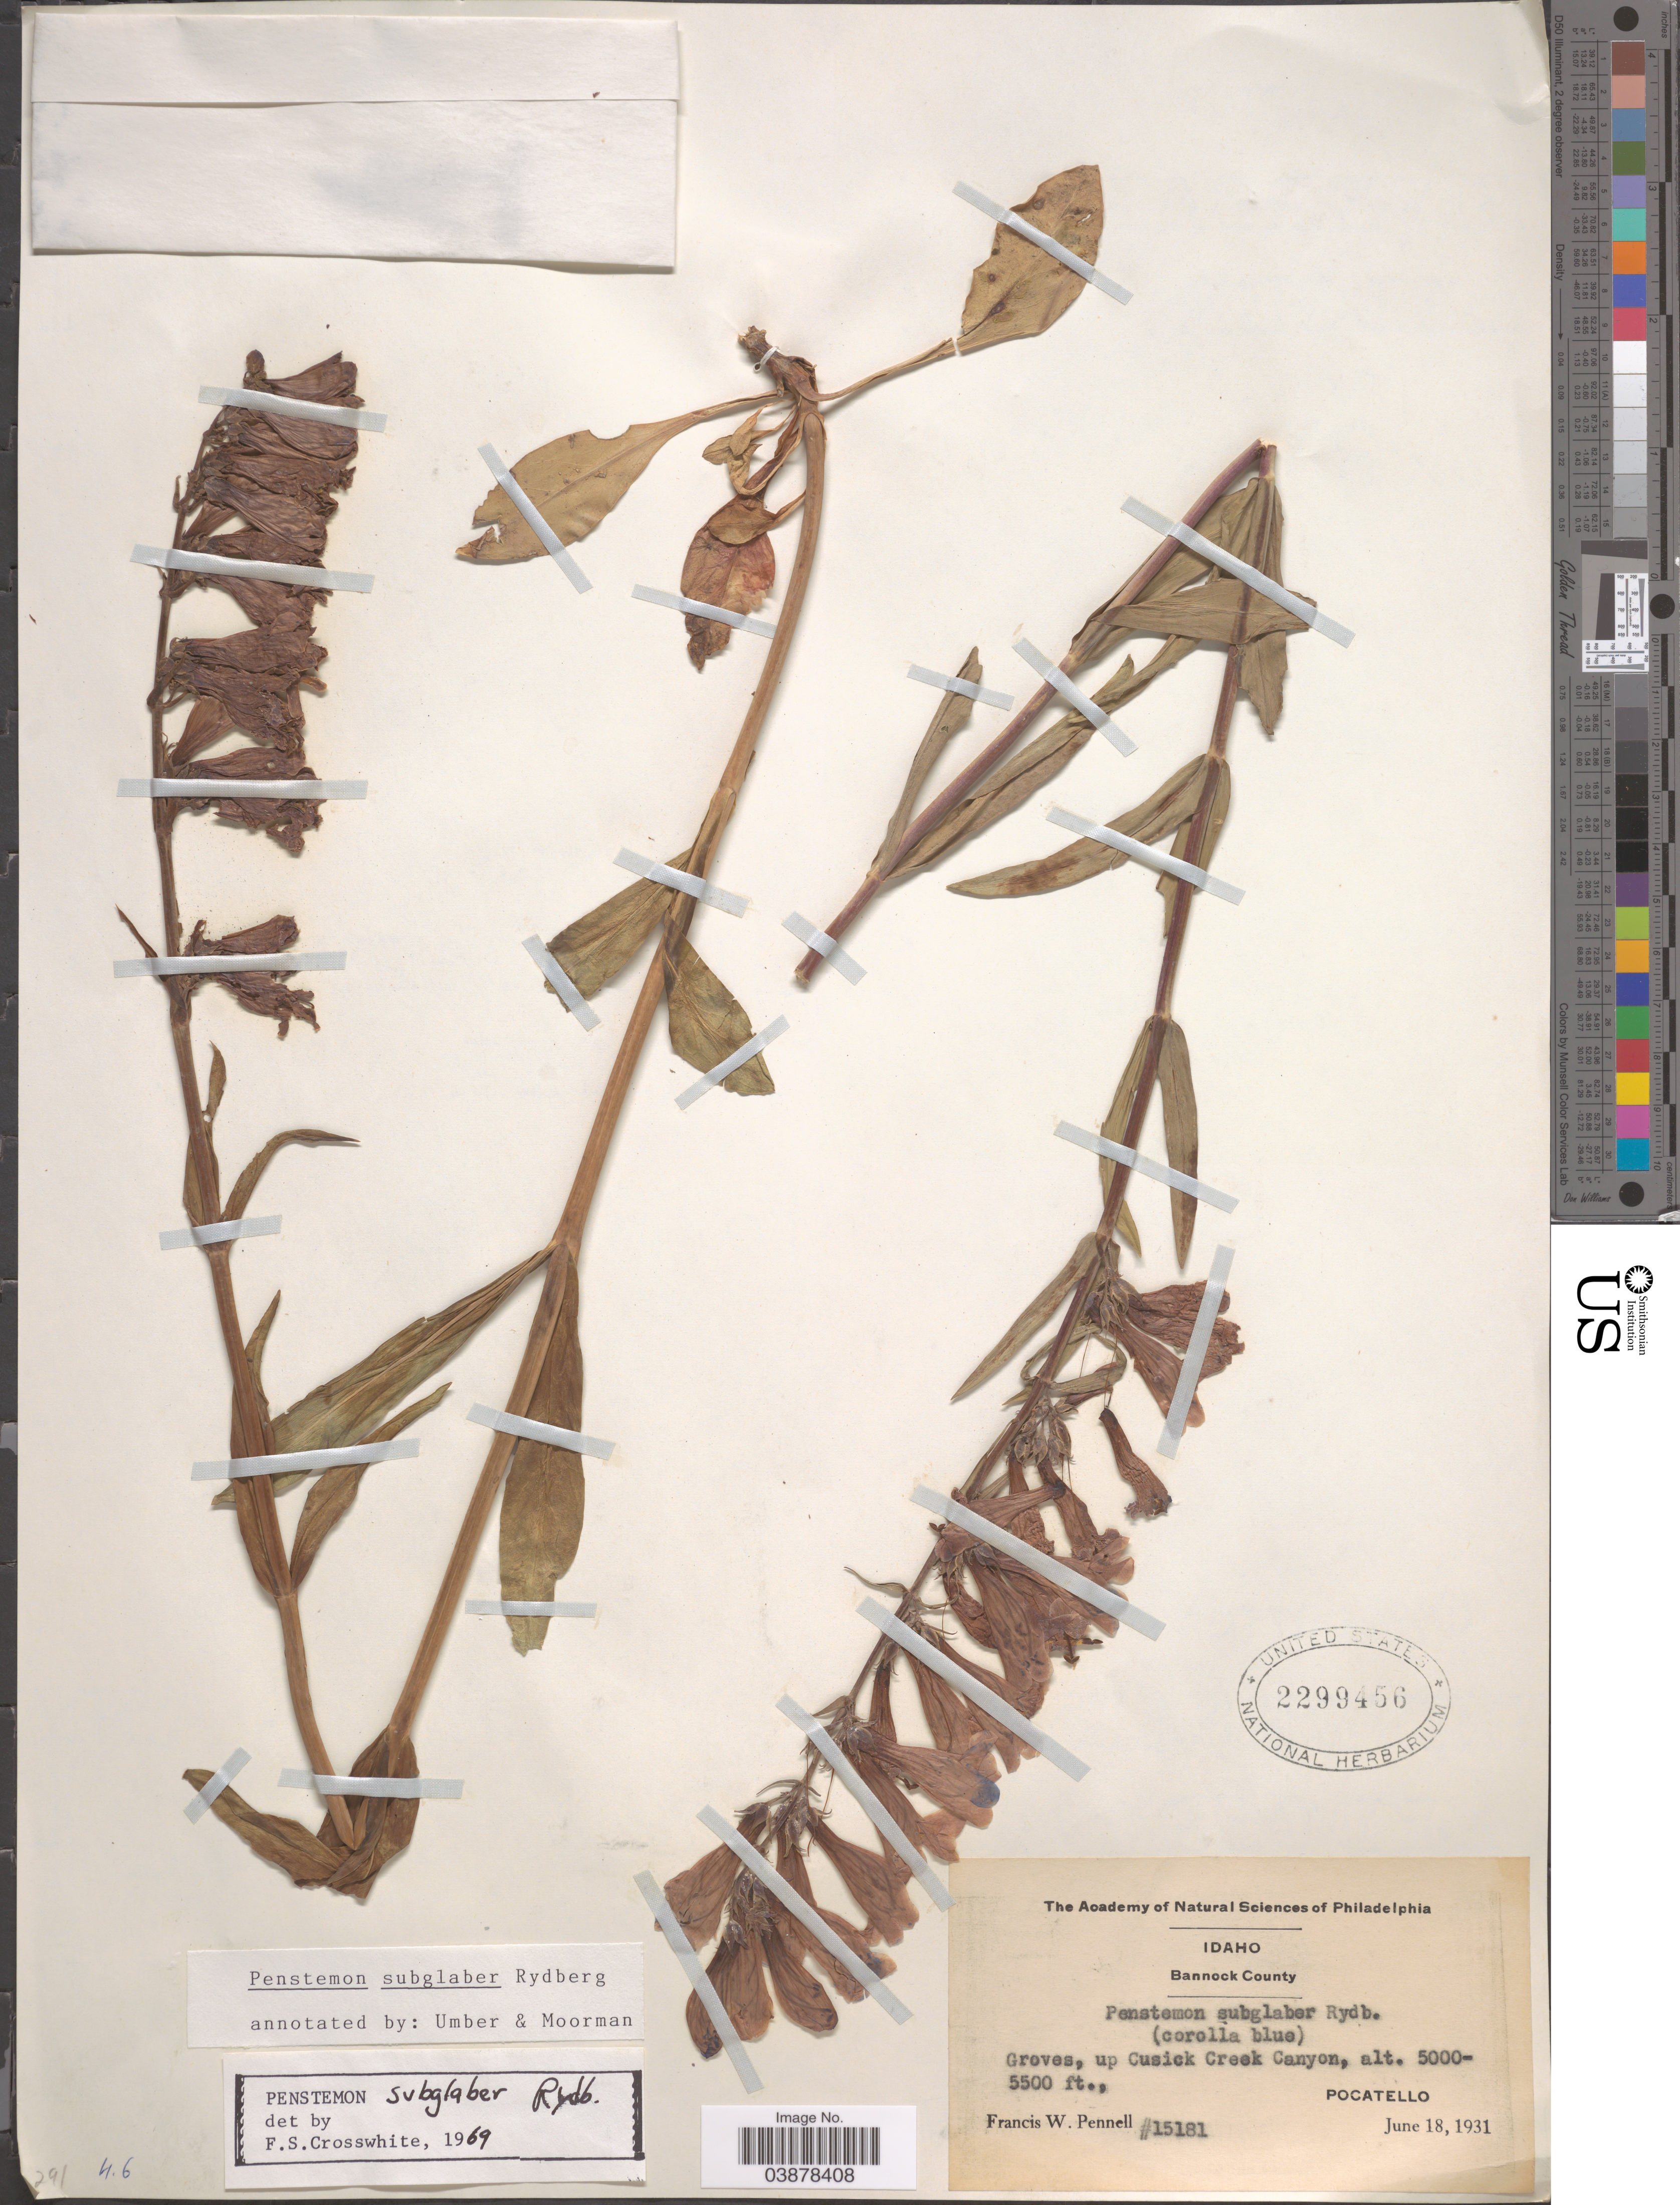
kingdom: Plantae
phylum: Tracheophyta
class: Magnoliopsida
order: Lamiales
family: Plantaginaceae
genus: Penstemon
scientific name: Penstemon subglaber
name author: Rydb.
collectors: F. W. Pennell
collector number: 15181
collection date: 1931-06-18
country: United States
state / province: Idaho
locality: Bannock County. Groves, up Cusick Creek Canyon. Pocatello.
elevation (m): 1524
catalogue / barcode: US 2299456